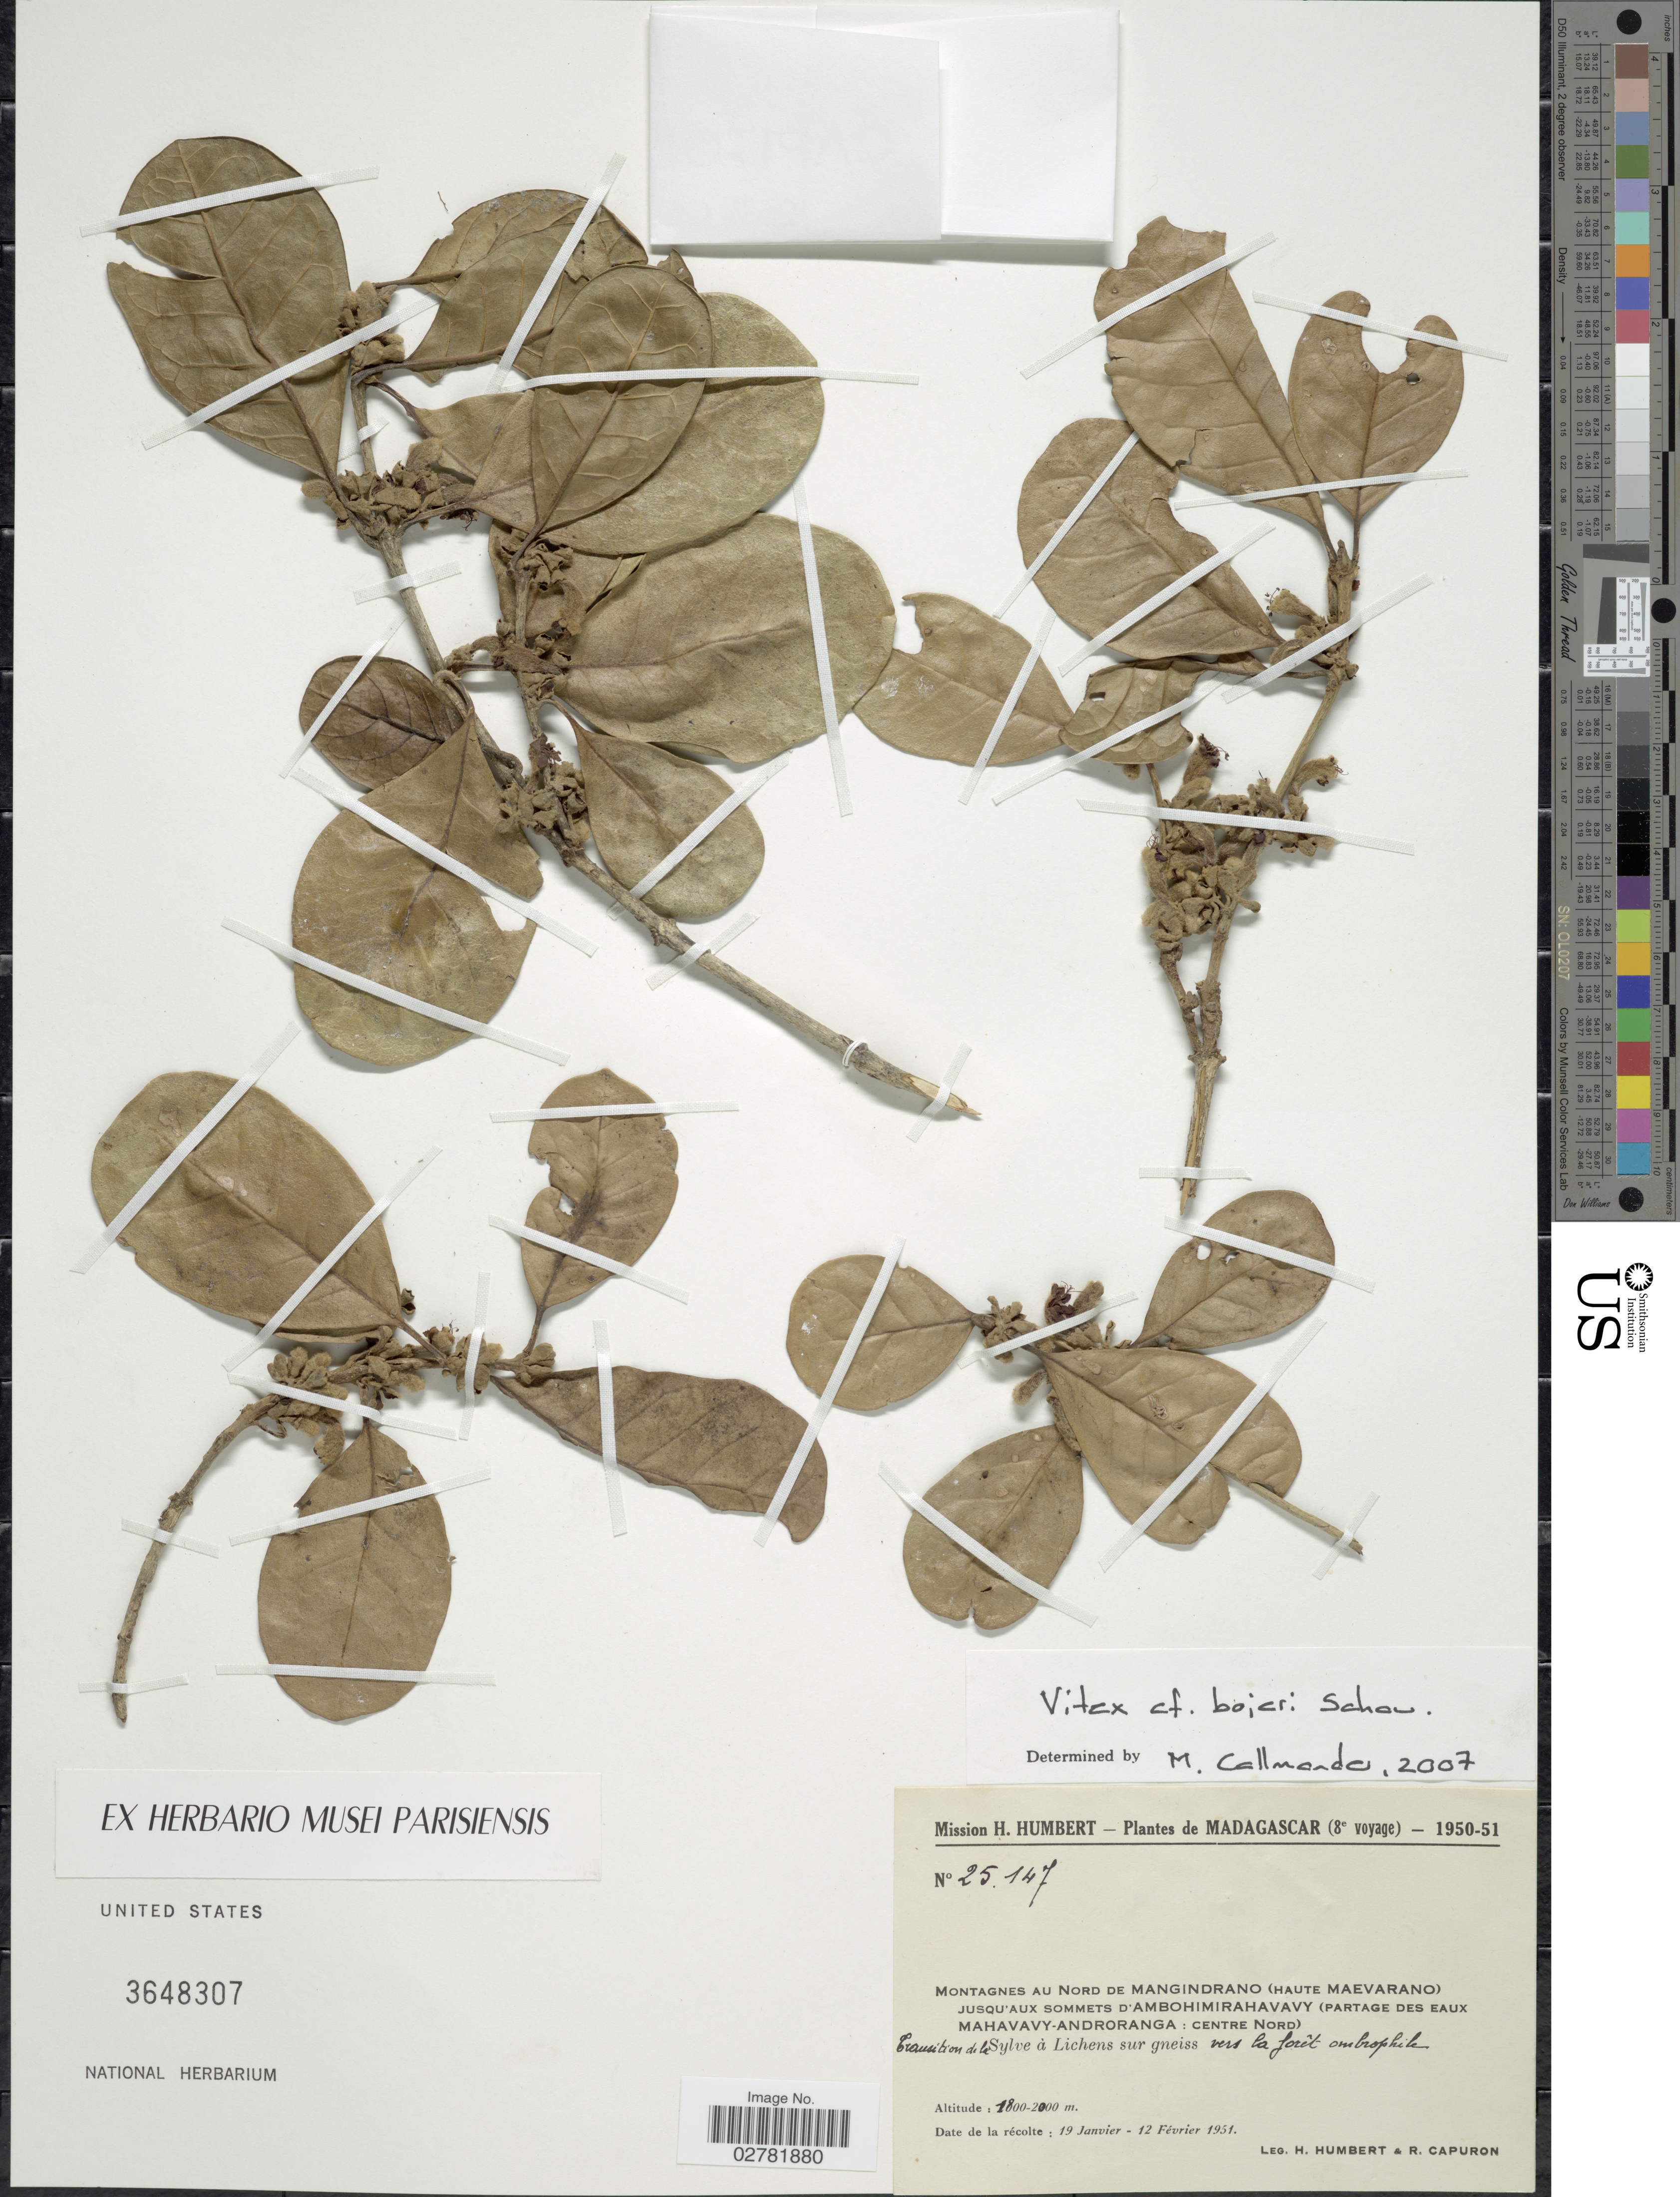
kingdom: Plantae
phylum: Tracheophyta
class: Magnoliopsida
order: Lamiales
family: Lamiaceae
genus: Vitex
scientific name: Vitex bojeri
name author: Schauer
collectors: H. Humbert & R. Capuron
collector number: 25147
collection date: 1951-01-19/1951-02-12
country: Madagascar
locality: Montagnes au Nord de Mangindrano (Haute Maevarano) Jusqu'aux sommets d'Ambohimirahavavy (pratage des eaux Mahavavy- Androranga: Centre Nord).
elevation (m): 1800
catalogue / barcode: US 3648307